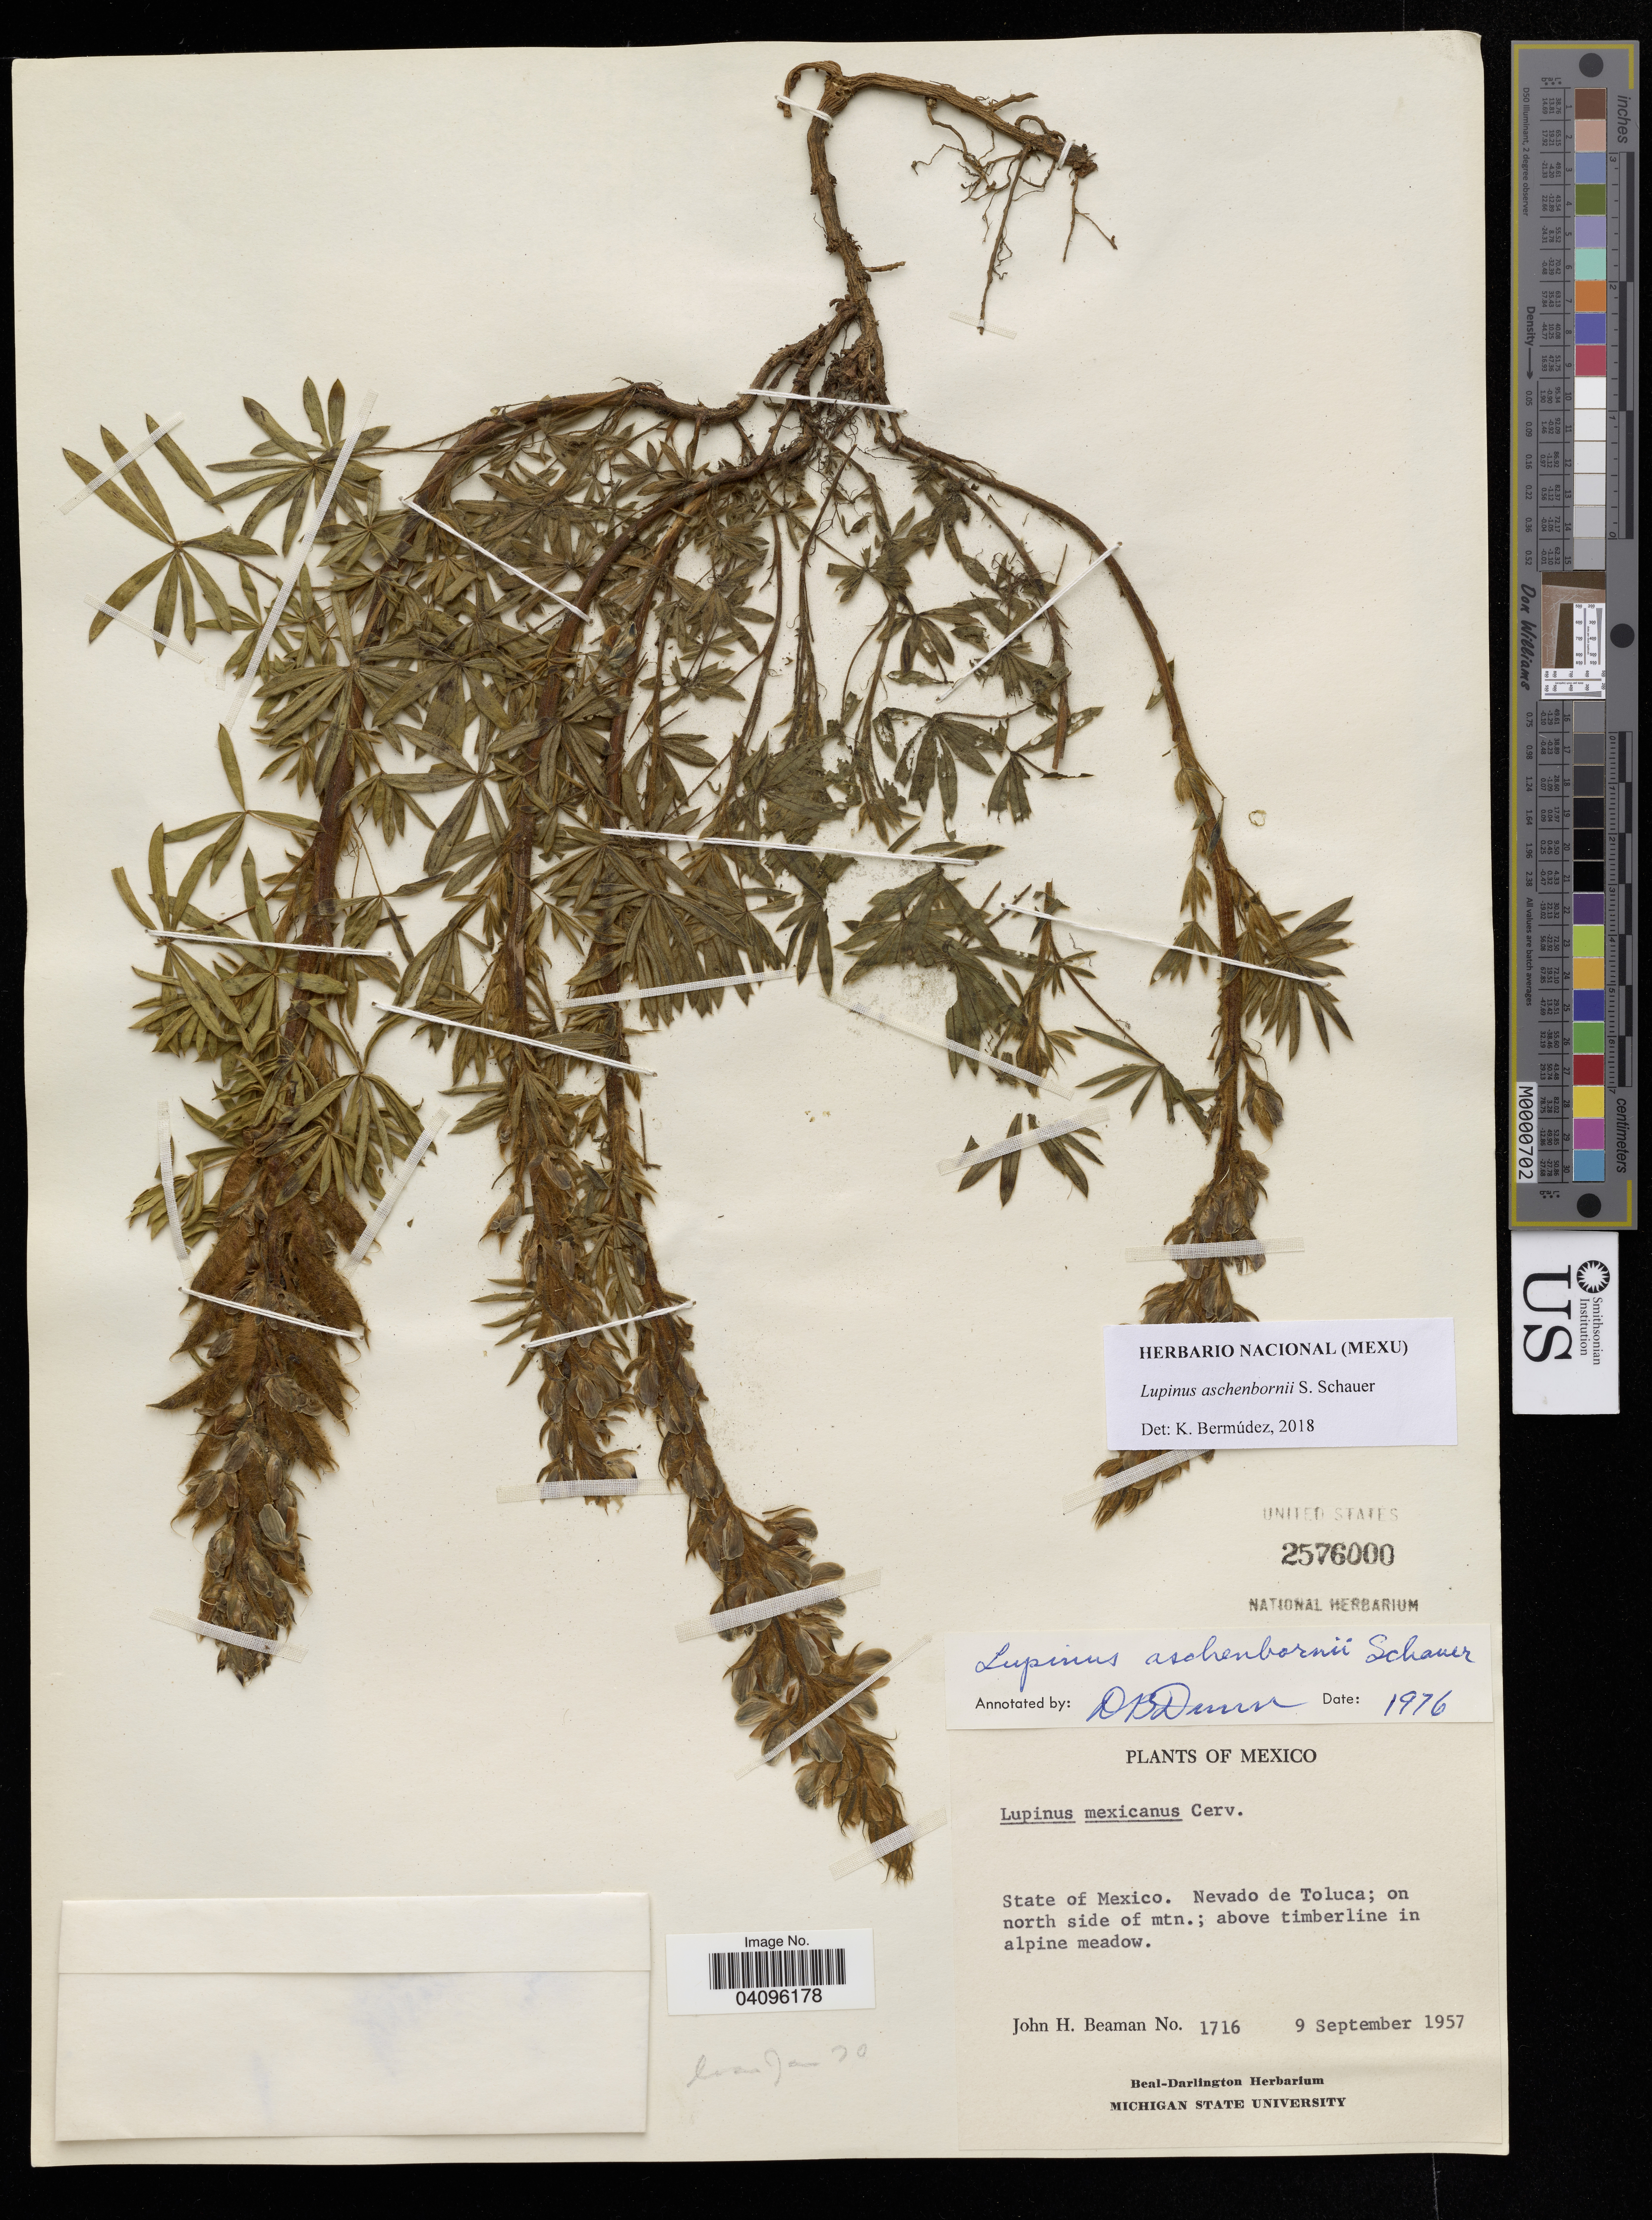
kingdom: Plantae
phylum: Tracheophyta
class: Magnoliopsida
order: Fabales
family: Fabaceae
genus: Lupinus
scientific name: Lupinus aschenbornii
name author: S. Schauer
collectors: J. Beaman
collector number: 1716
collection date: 1957-09-09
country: Mexico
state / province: México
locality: State of Mexico. Nevado de Toluca; on north side of mtn.; above timberline in alpine meadow.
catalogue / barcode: US 2576000